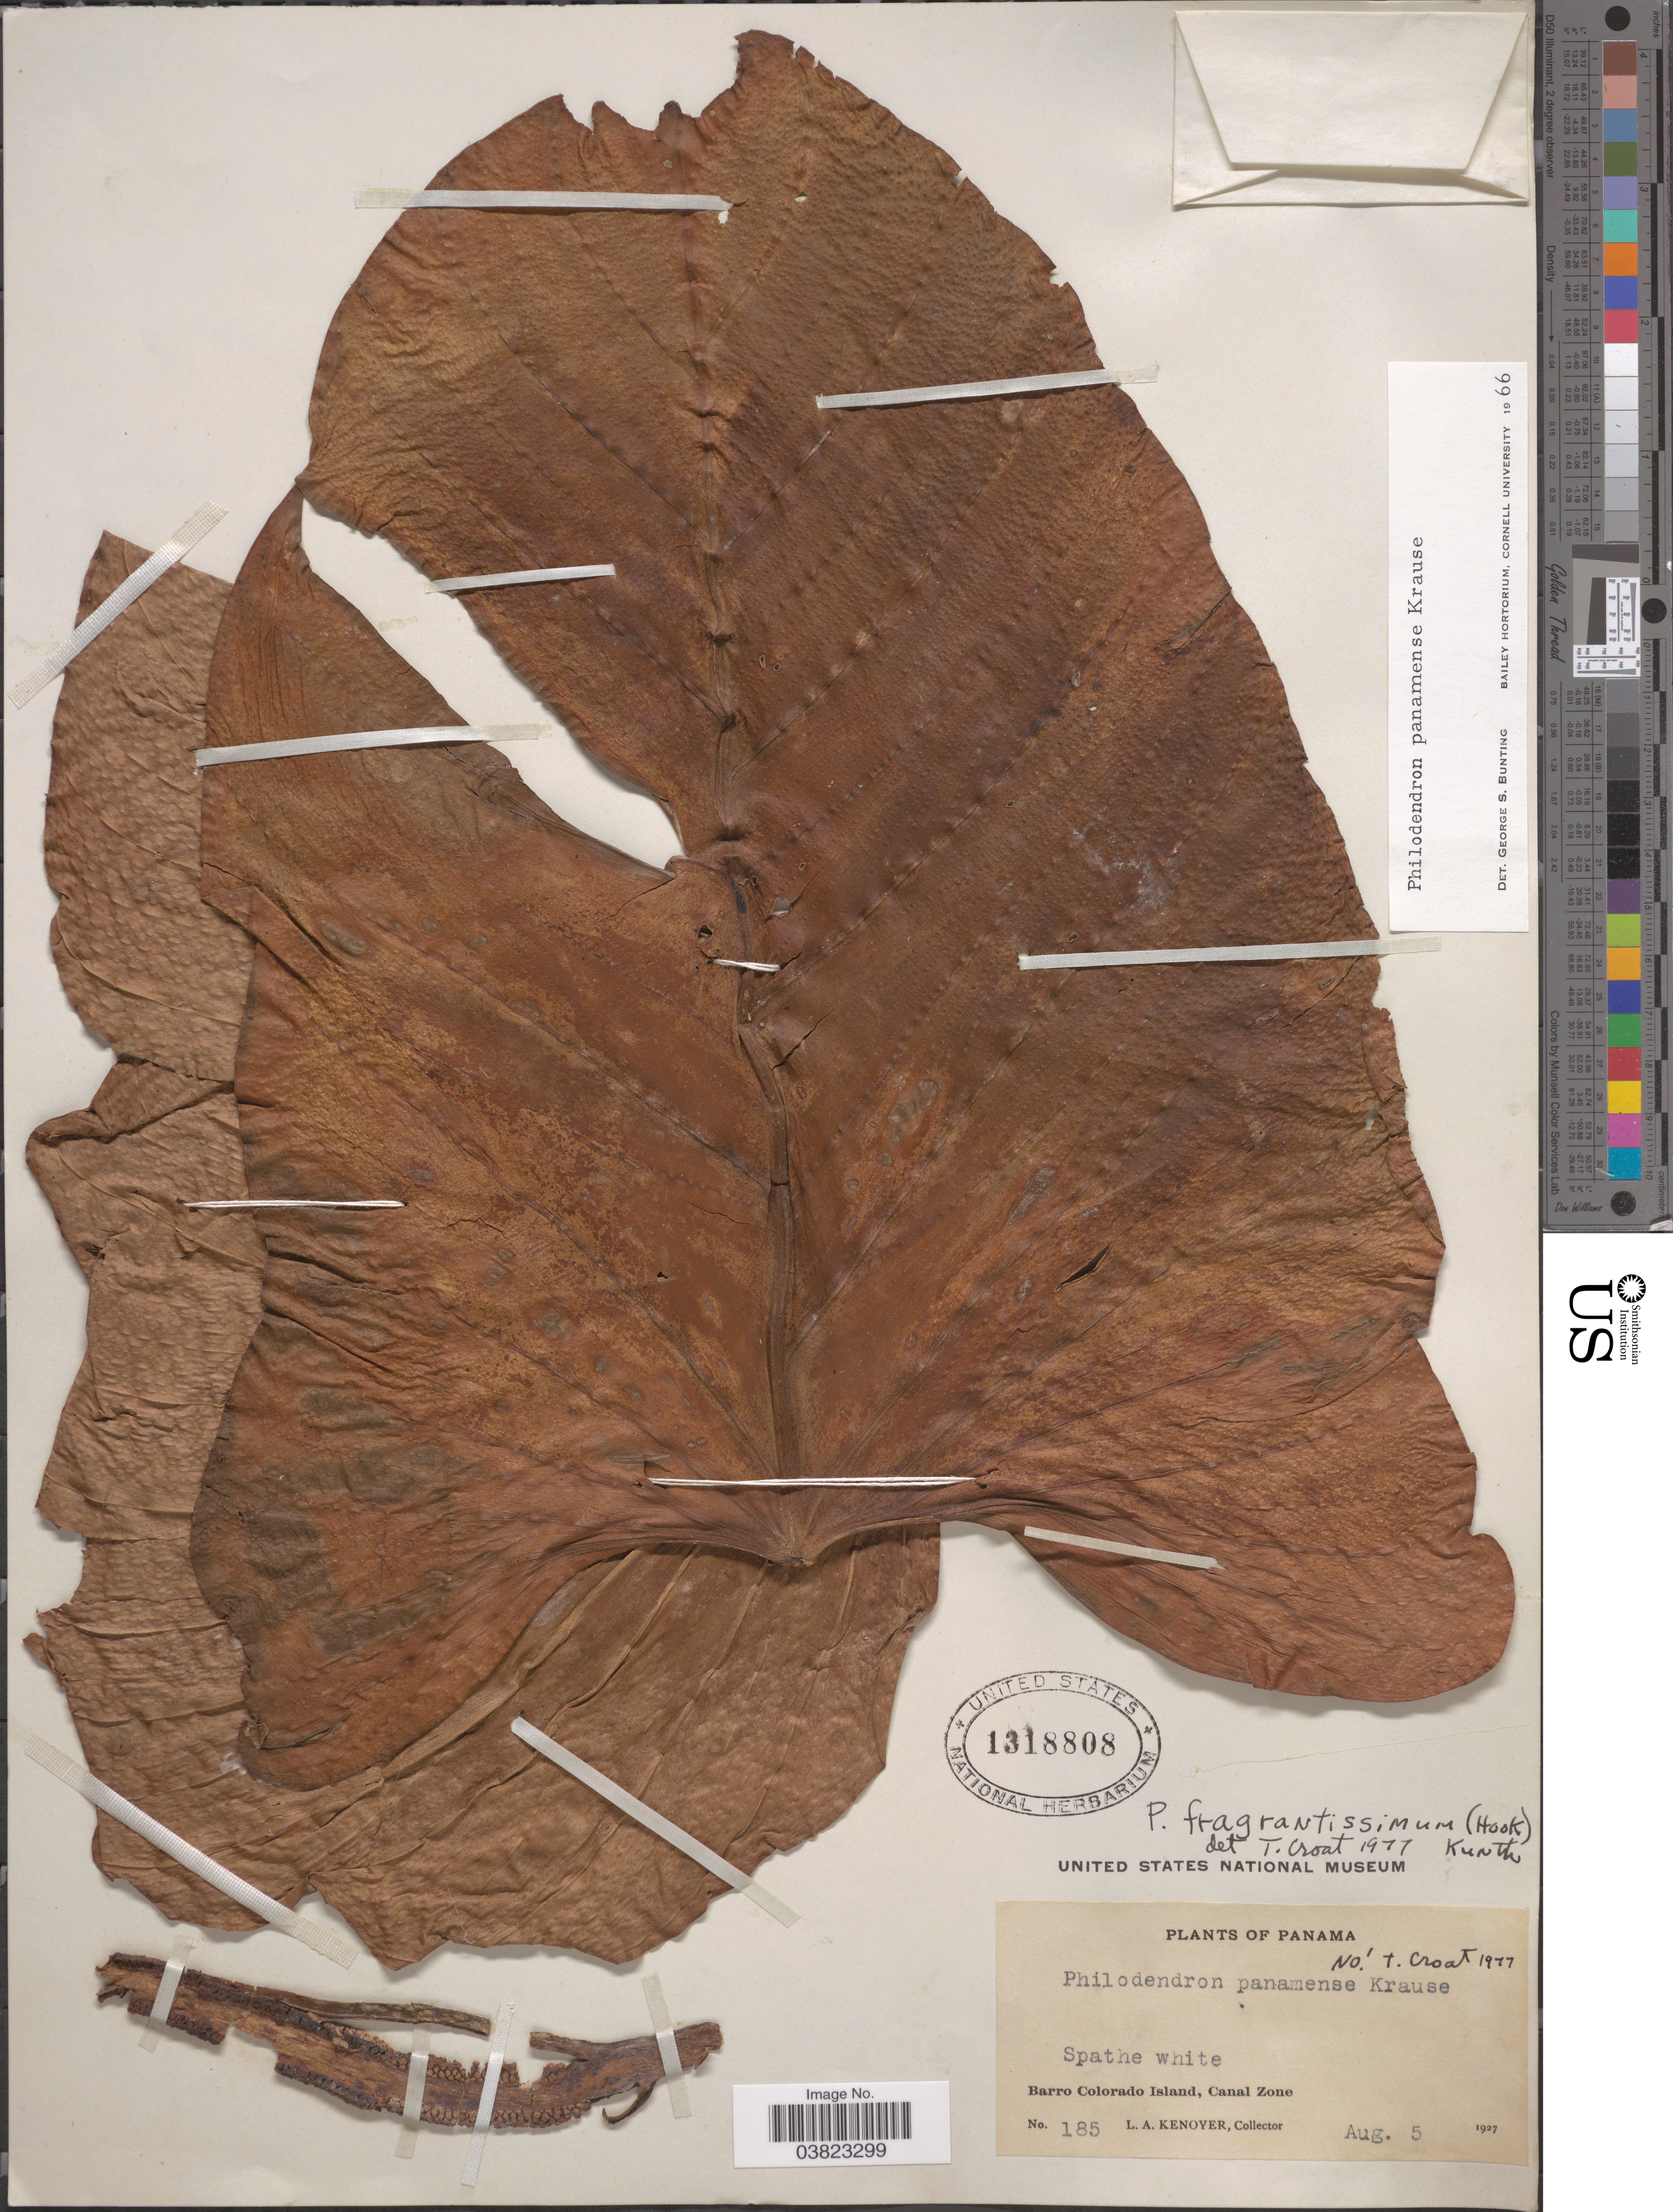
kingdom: Plantae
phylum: Tracheophyta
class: Liliopsida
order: Alismatales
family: Araceae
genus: Philodendron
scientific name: Philodendron fragrantissimum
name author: (G. Don) Kunth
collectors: L. Kenover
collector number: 185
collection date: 1927-08-05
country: Panama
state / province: Panamá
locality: Barro Colorado Island, Canal Zone.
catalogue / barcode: US 1318808